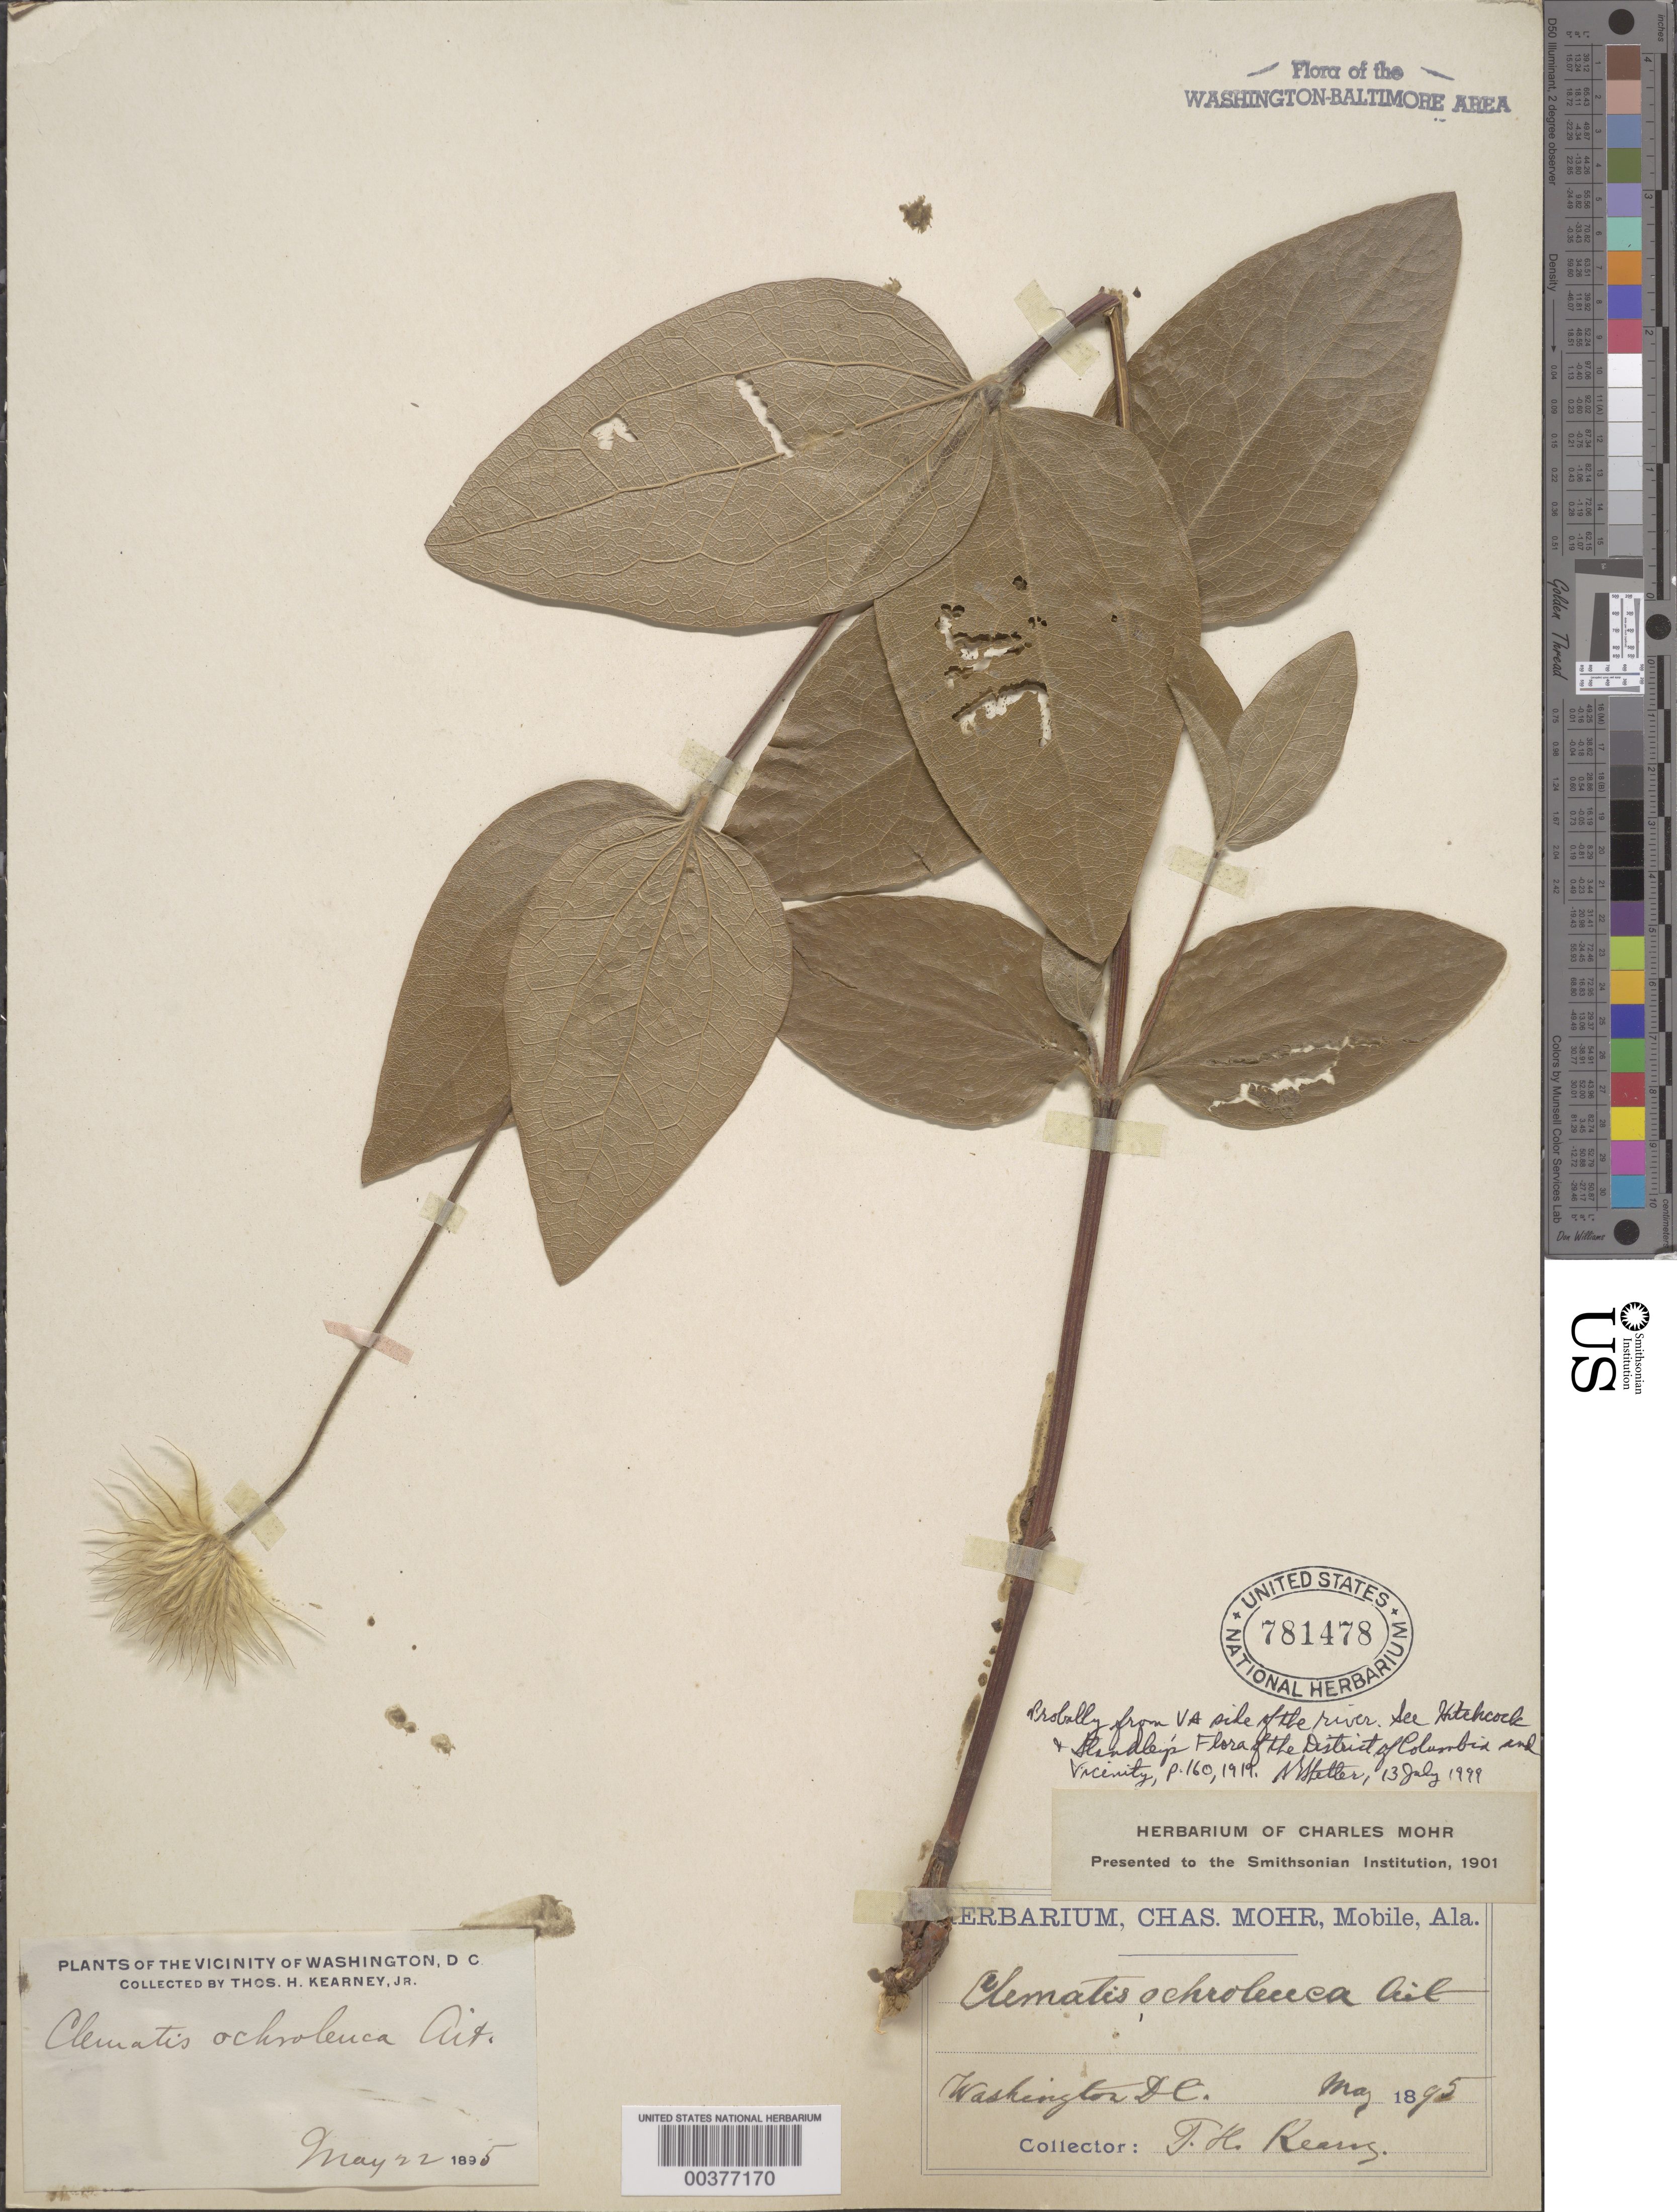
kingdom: Plantae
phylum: Tracheophyta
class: Magnoliopsida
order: Ranunculales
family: Ranunculaceae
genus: Clematis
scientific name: Clematis ochroleuca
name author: Aiton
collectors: T. H. Kearney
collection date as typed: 22 May 1895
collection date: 1895-05-22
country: United States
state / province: Virginia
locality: Washington DC area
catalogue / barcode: US 781478